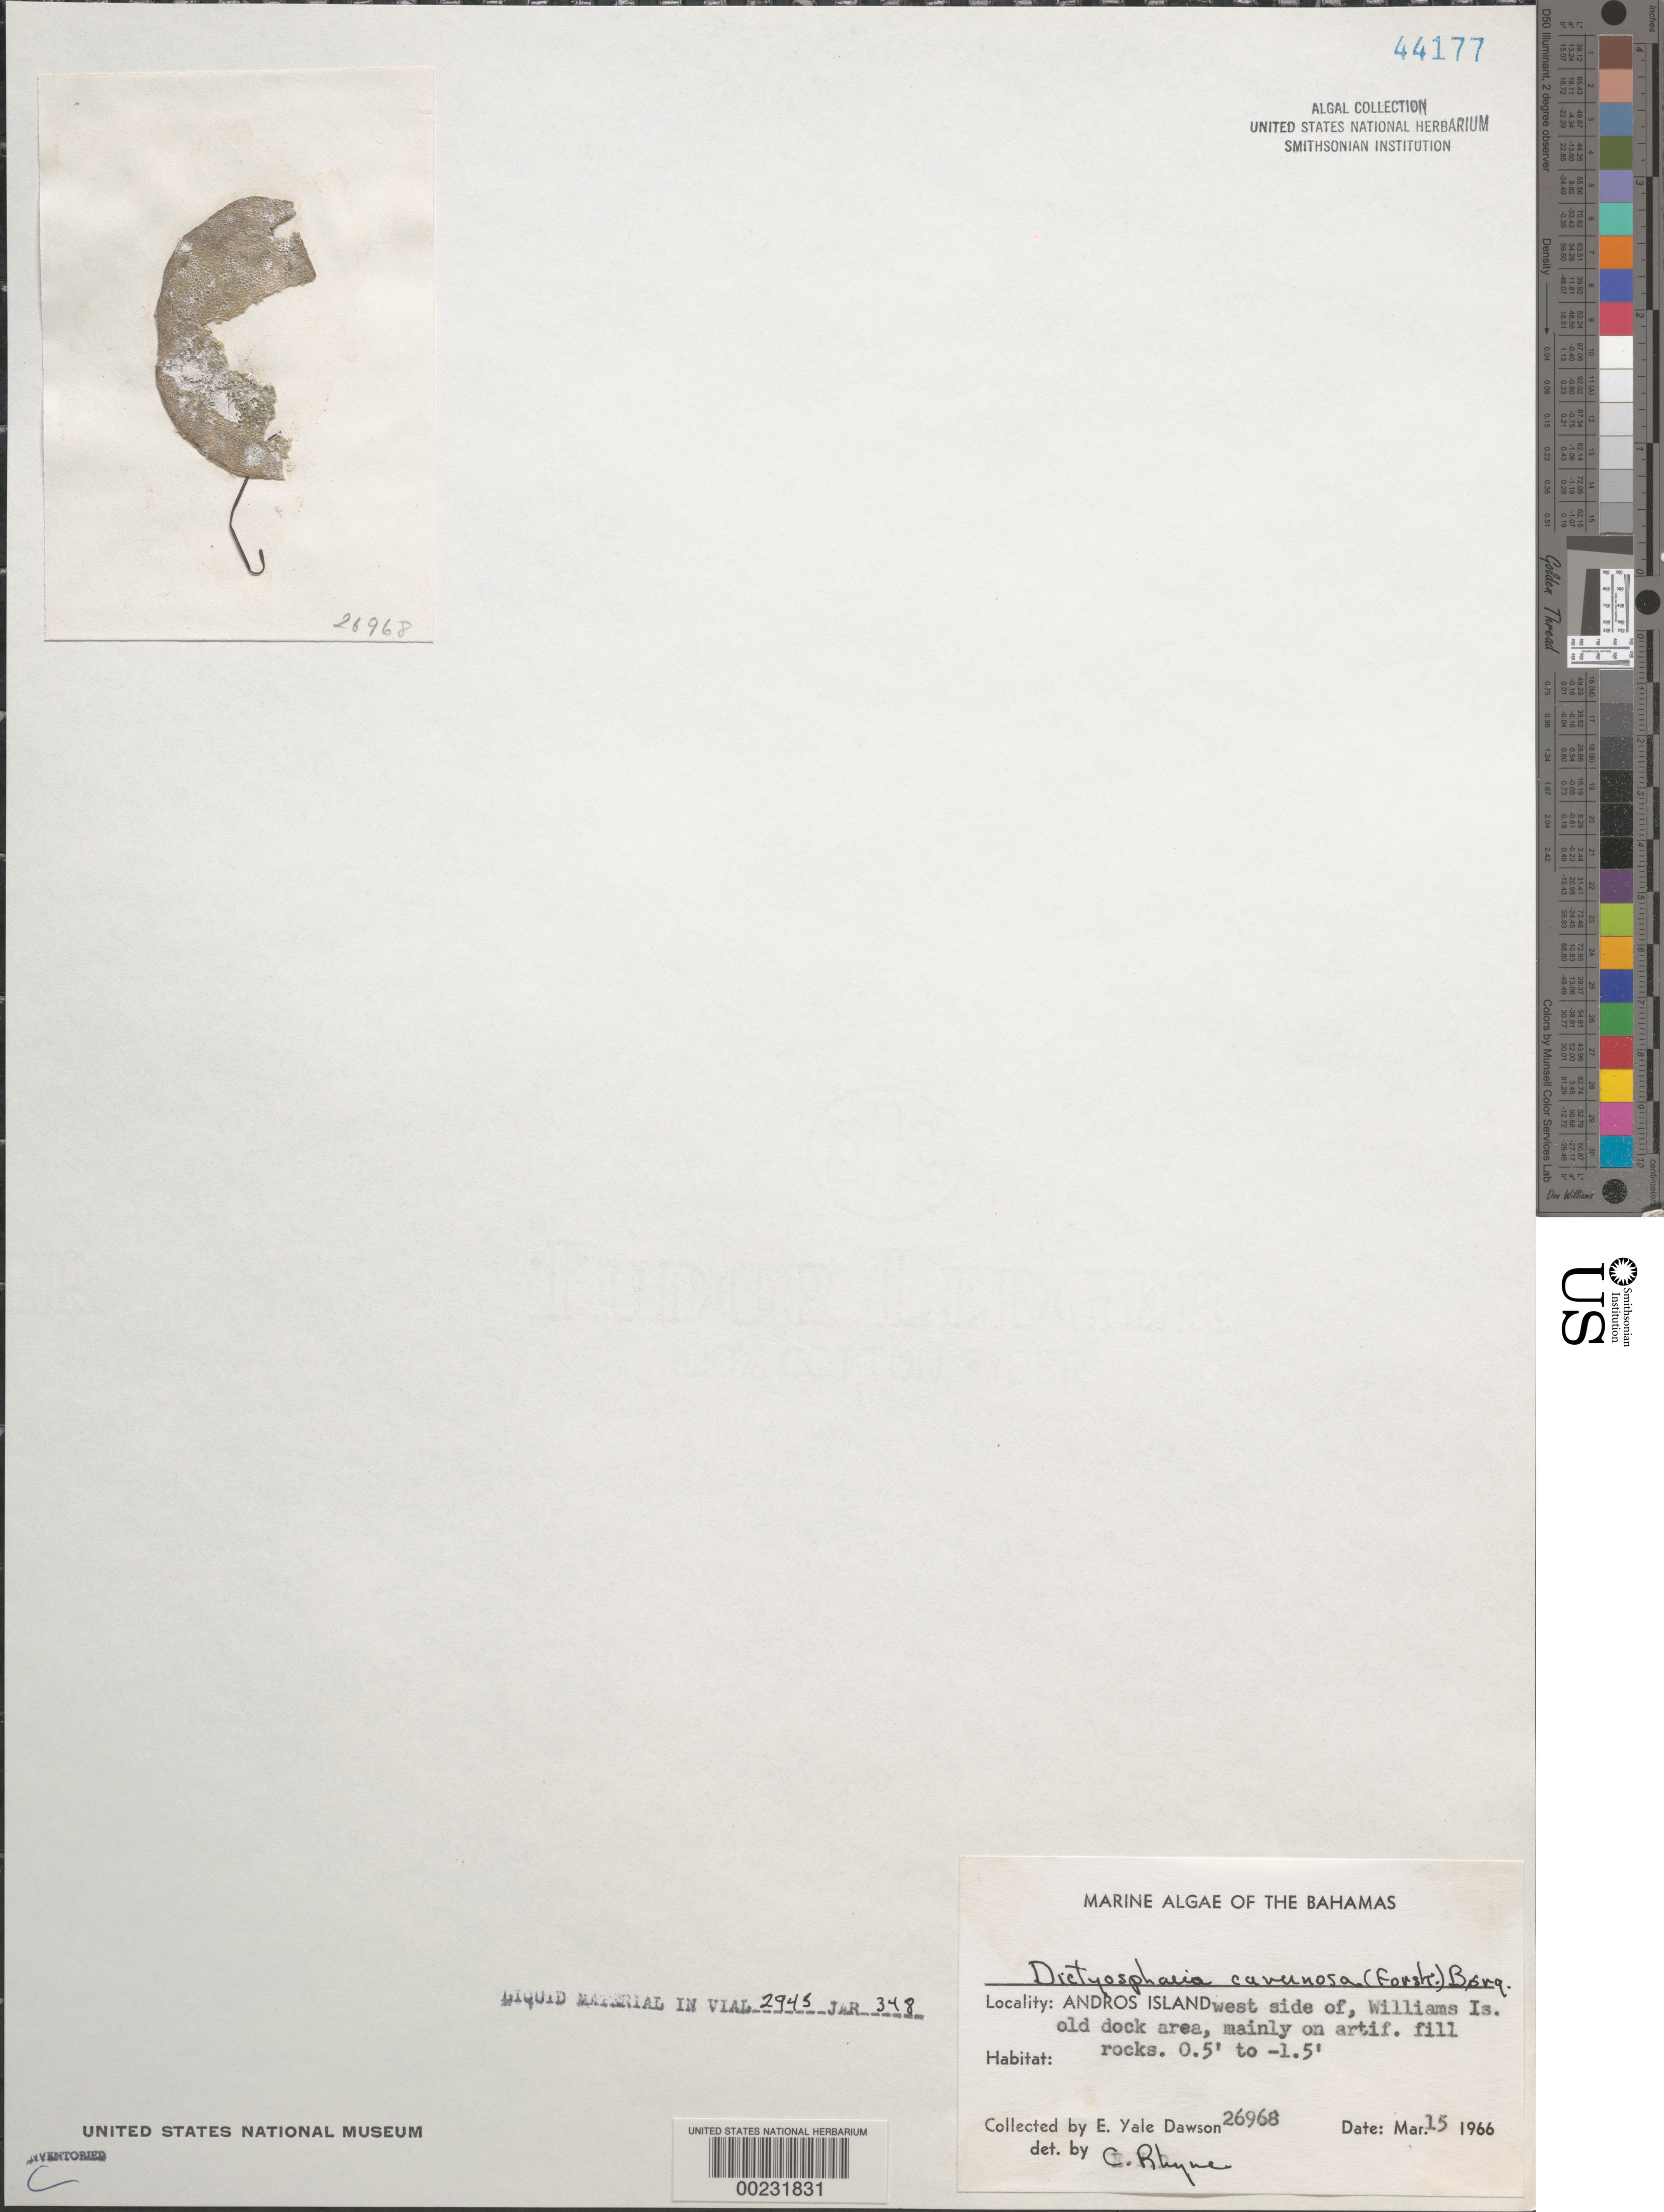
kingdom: Plantae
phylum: Chlorophyta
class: Ulvophyceae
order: Siphonocladales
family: Siphonocladaceae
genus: Dictyosphaeria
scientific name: Dictyosphaeria cavernosa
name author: (Forssk.) Børgesen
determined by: Rhyne, C. F.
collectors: E. Y. Dawson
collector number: EYD 26968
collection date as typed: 15 Mar 1966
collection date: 1966-03-15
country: Bahamas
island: Andros Island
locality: West side of Andros Island, Williams Island old dock area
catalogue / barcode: US 44177